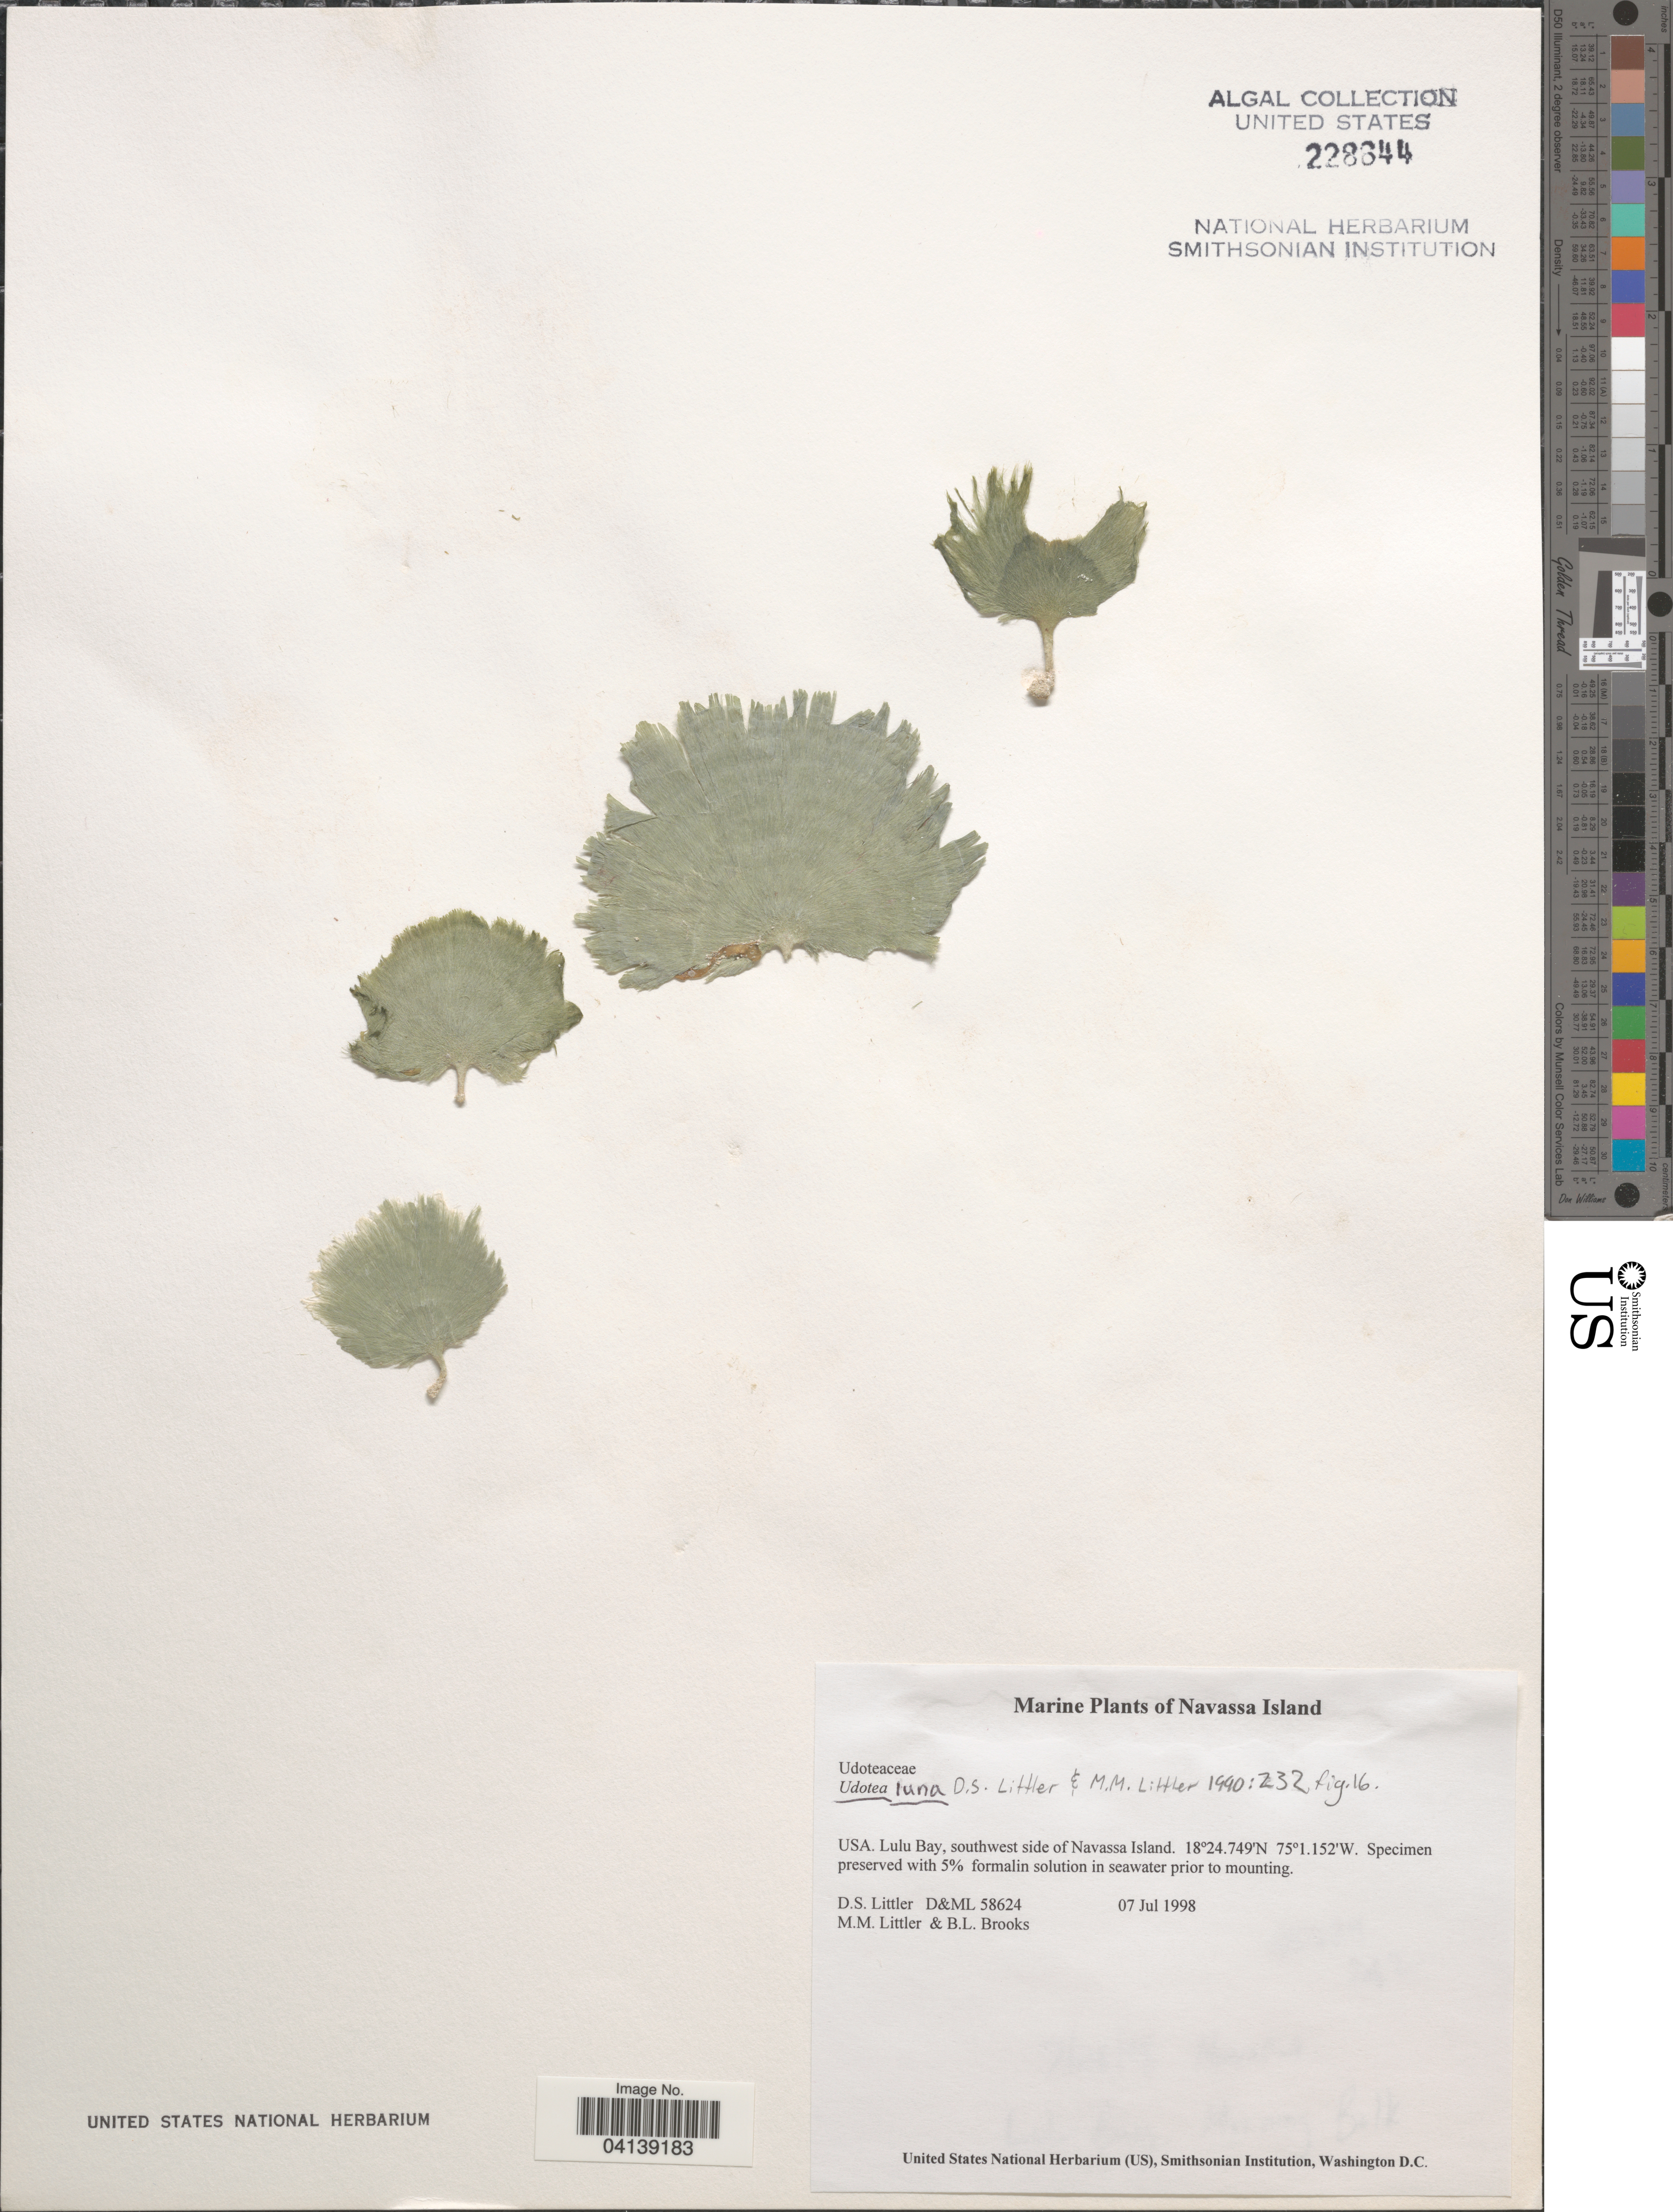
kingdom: Plantae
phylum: Chlorophyta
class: Ulvophyceae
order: Bryopsidales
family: Udoteaceae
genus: Udotea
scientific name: Udotea luna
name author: D.S. Littler & Littler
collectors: D. S. Littler & B. Brooks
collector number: D&ML58624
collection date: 1998-07-07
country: Navassa Island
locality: Navassa Island. Lulu Bay, southwest side of Navassa Island.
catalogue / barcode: US 228644